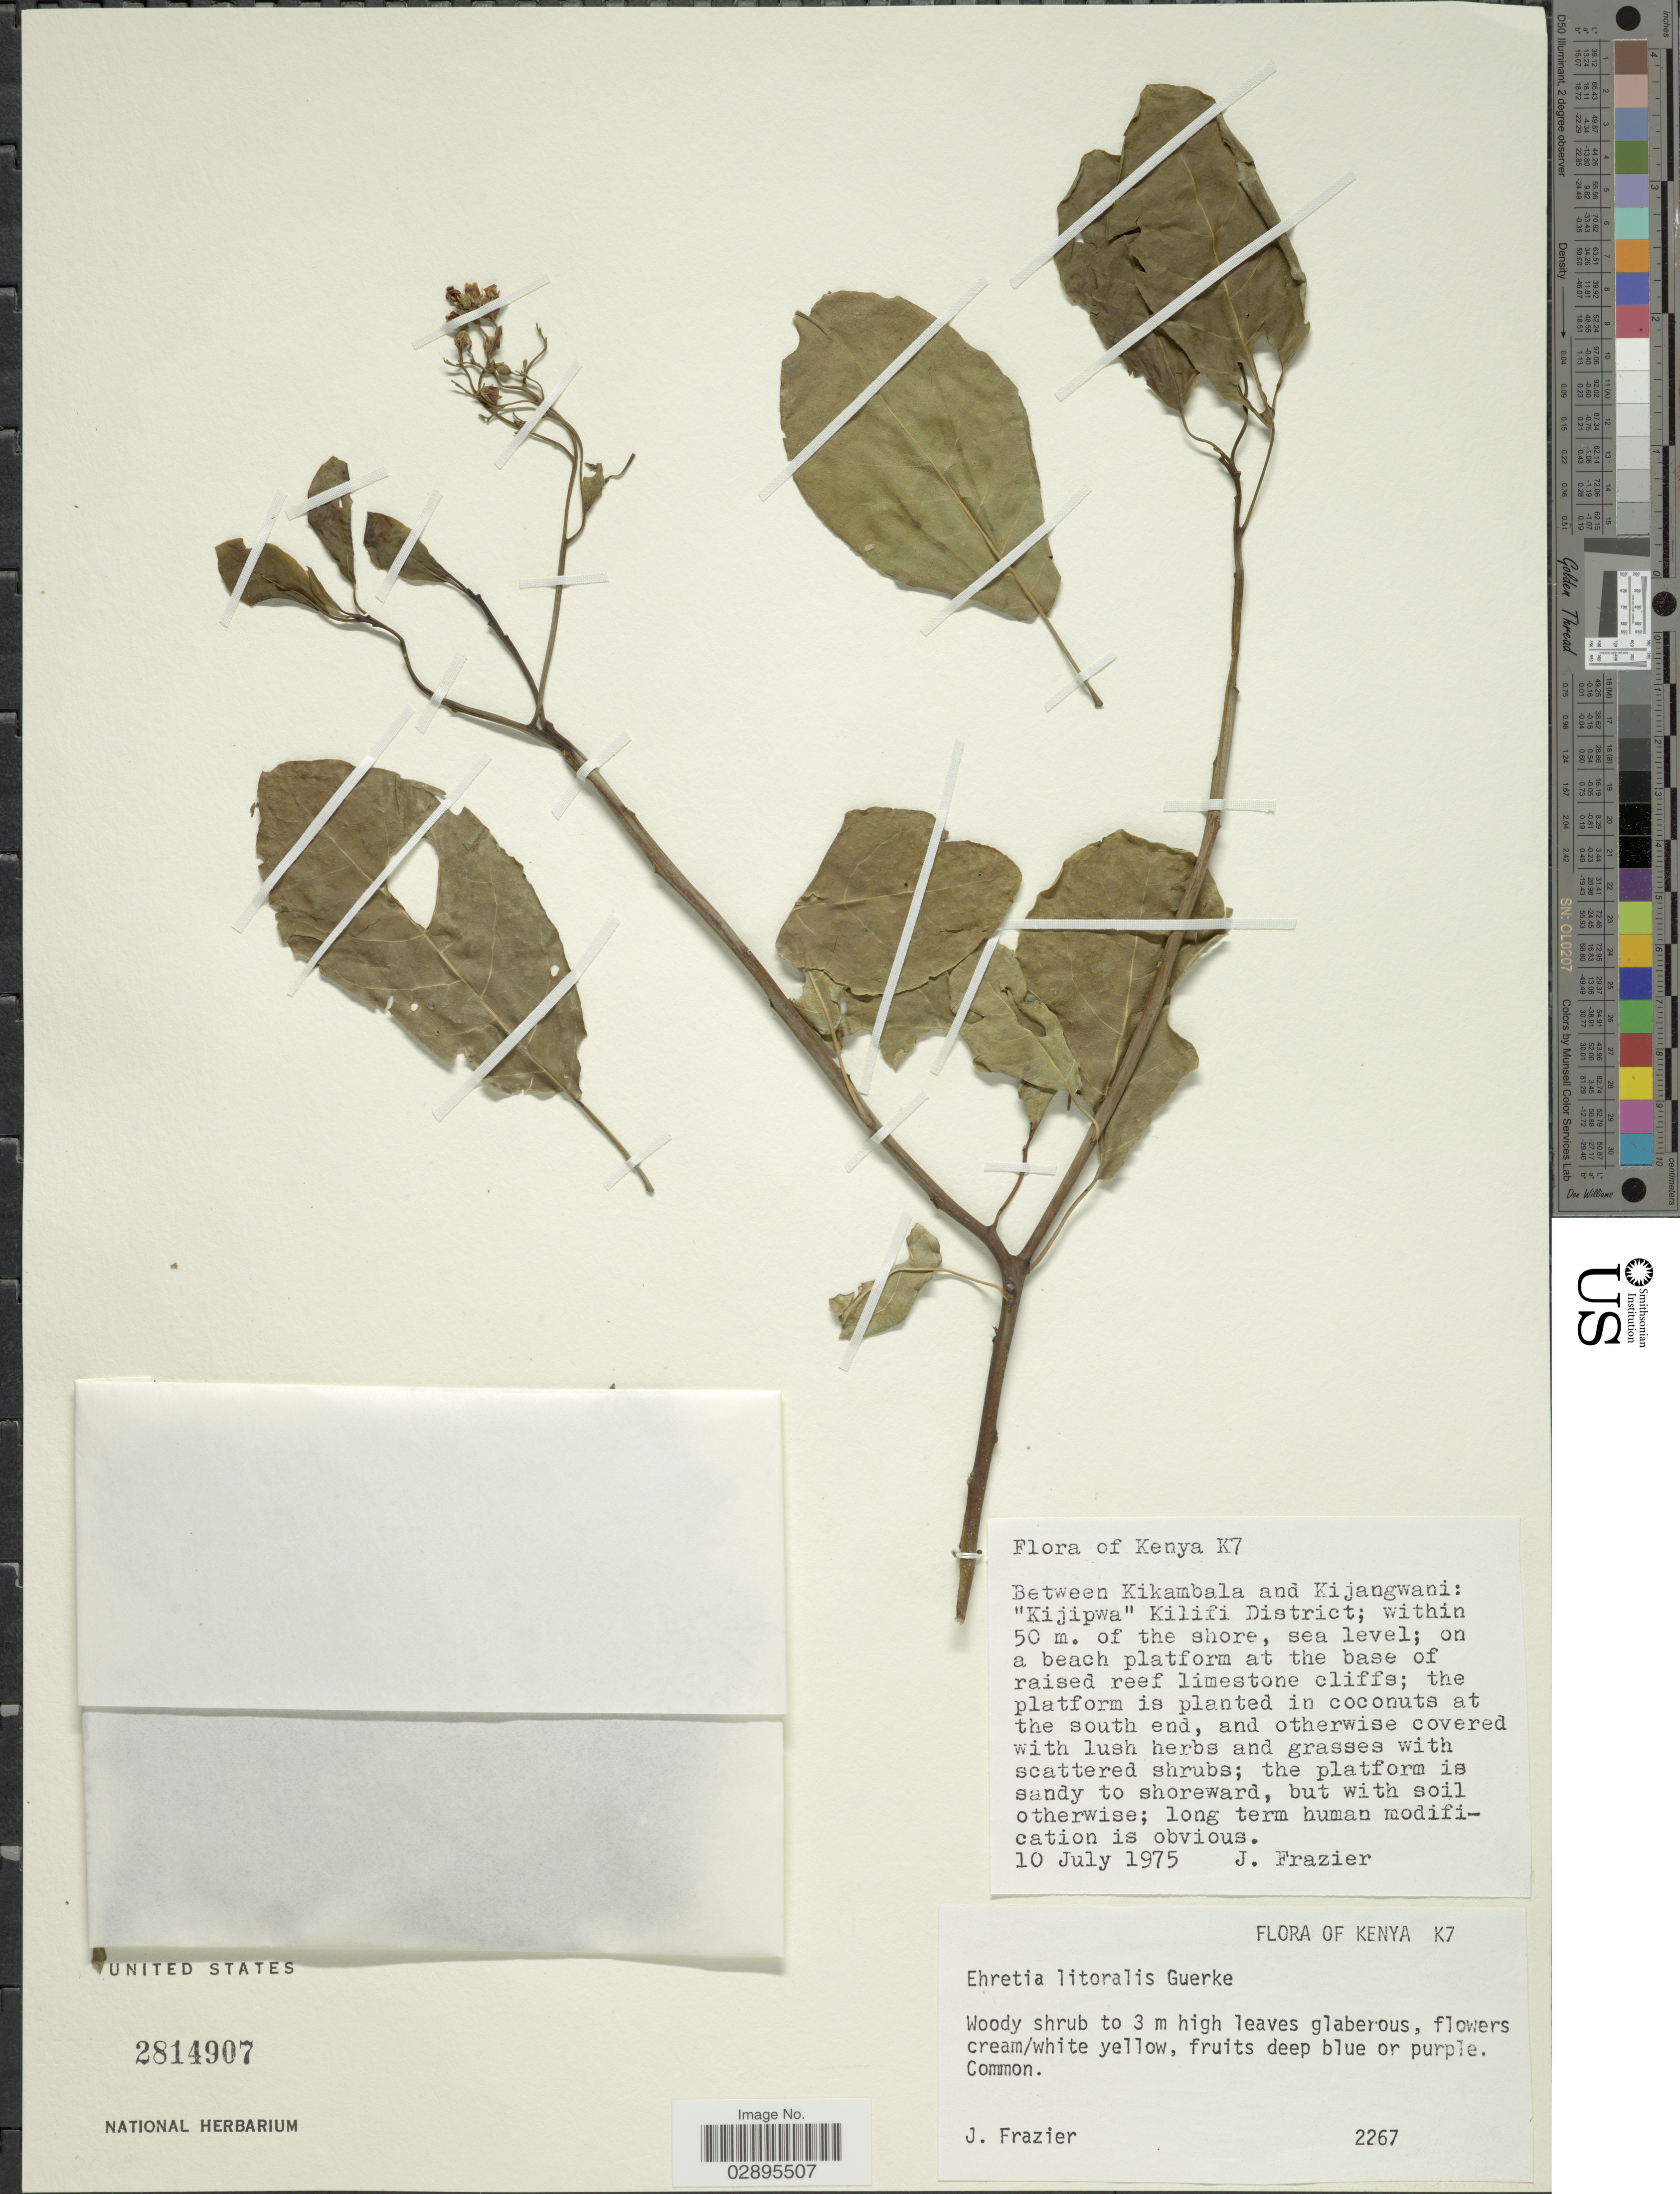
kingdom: Plantae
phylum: Tracheophyta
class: Magnoliopsida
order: Boraginales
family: Ehretiaceae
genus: Ehretia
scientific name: Ehretia littoralis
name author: Gürke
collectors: J. Frazier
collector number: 2267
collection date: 1975-07-10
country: Kenya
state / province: Kilifi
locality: Kenya K7. Between Kikambala and Kijangwani: "Kijipwa" Kilifi District.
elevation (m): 50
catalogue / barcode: US 2814907